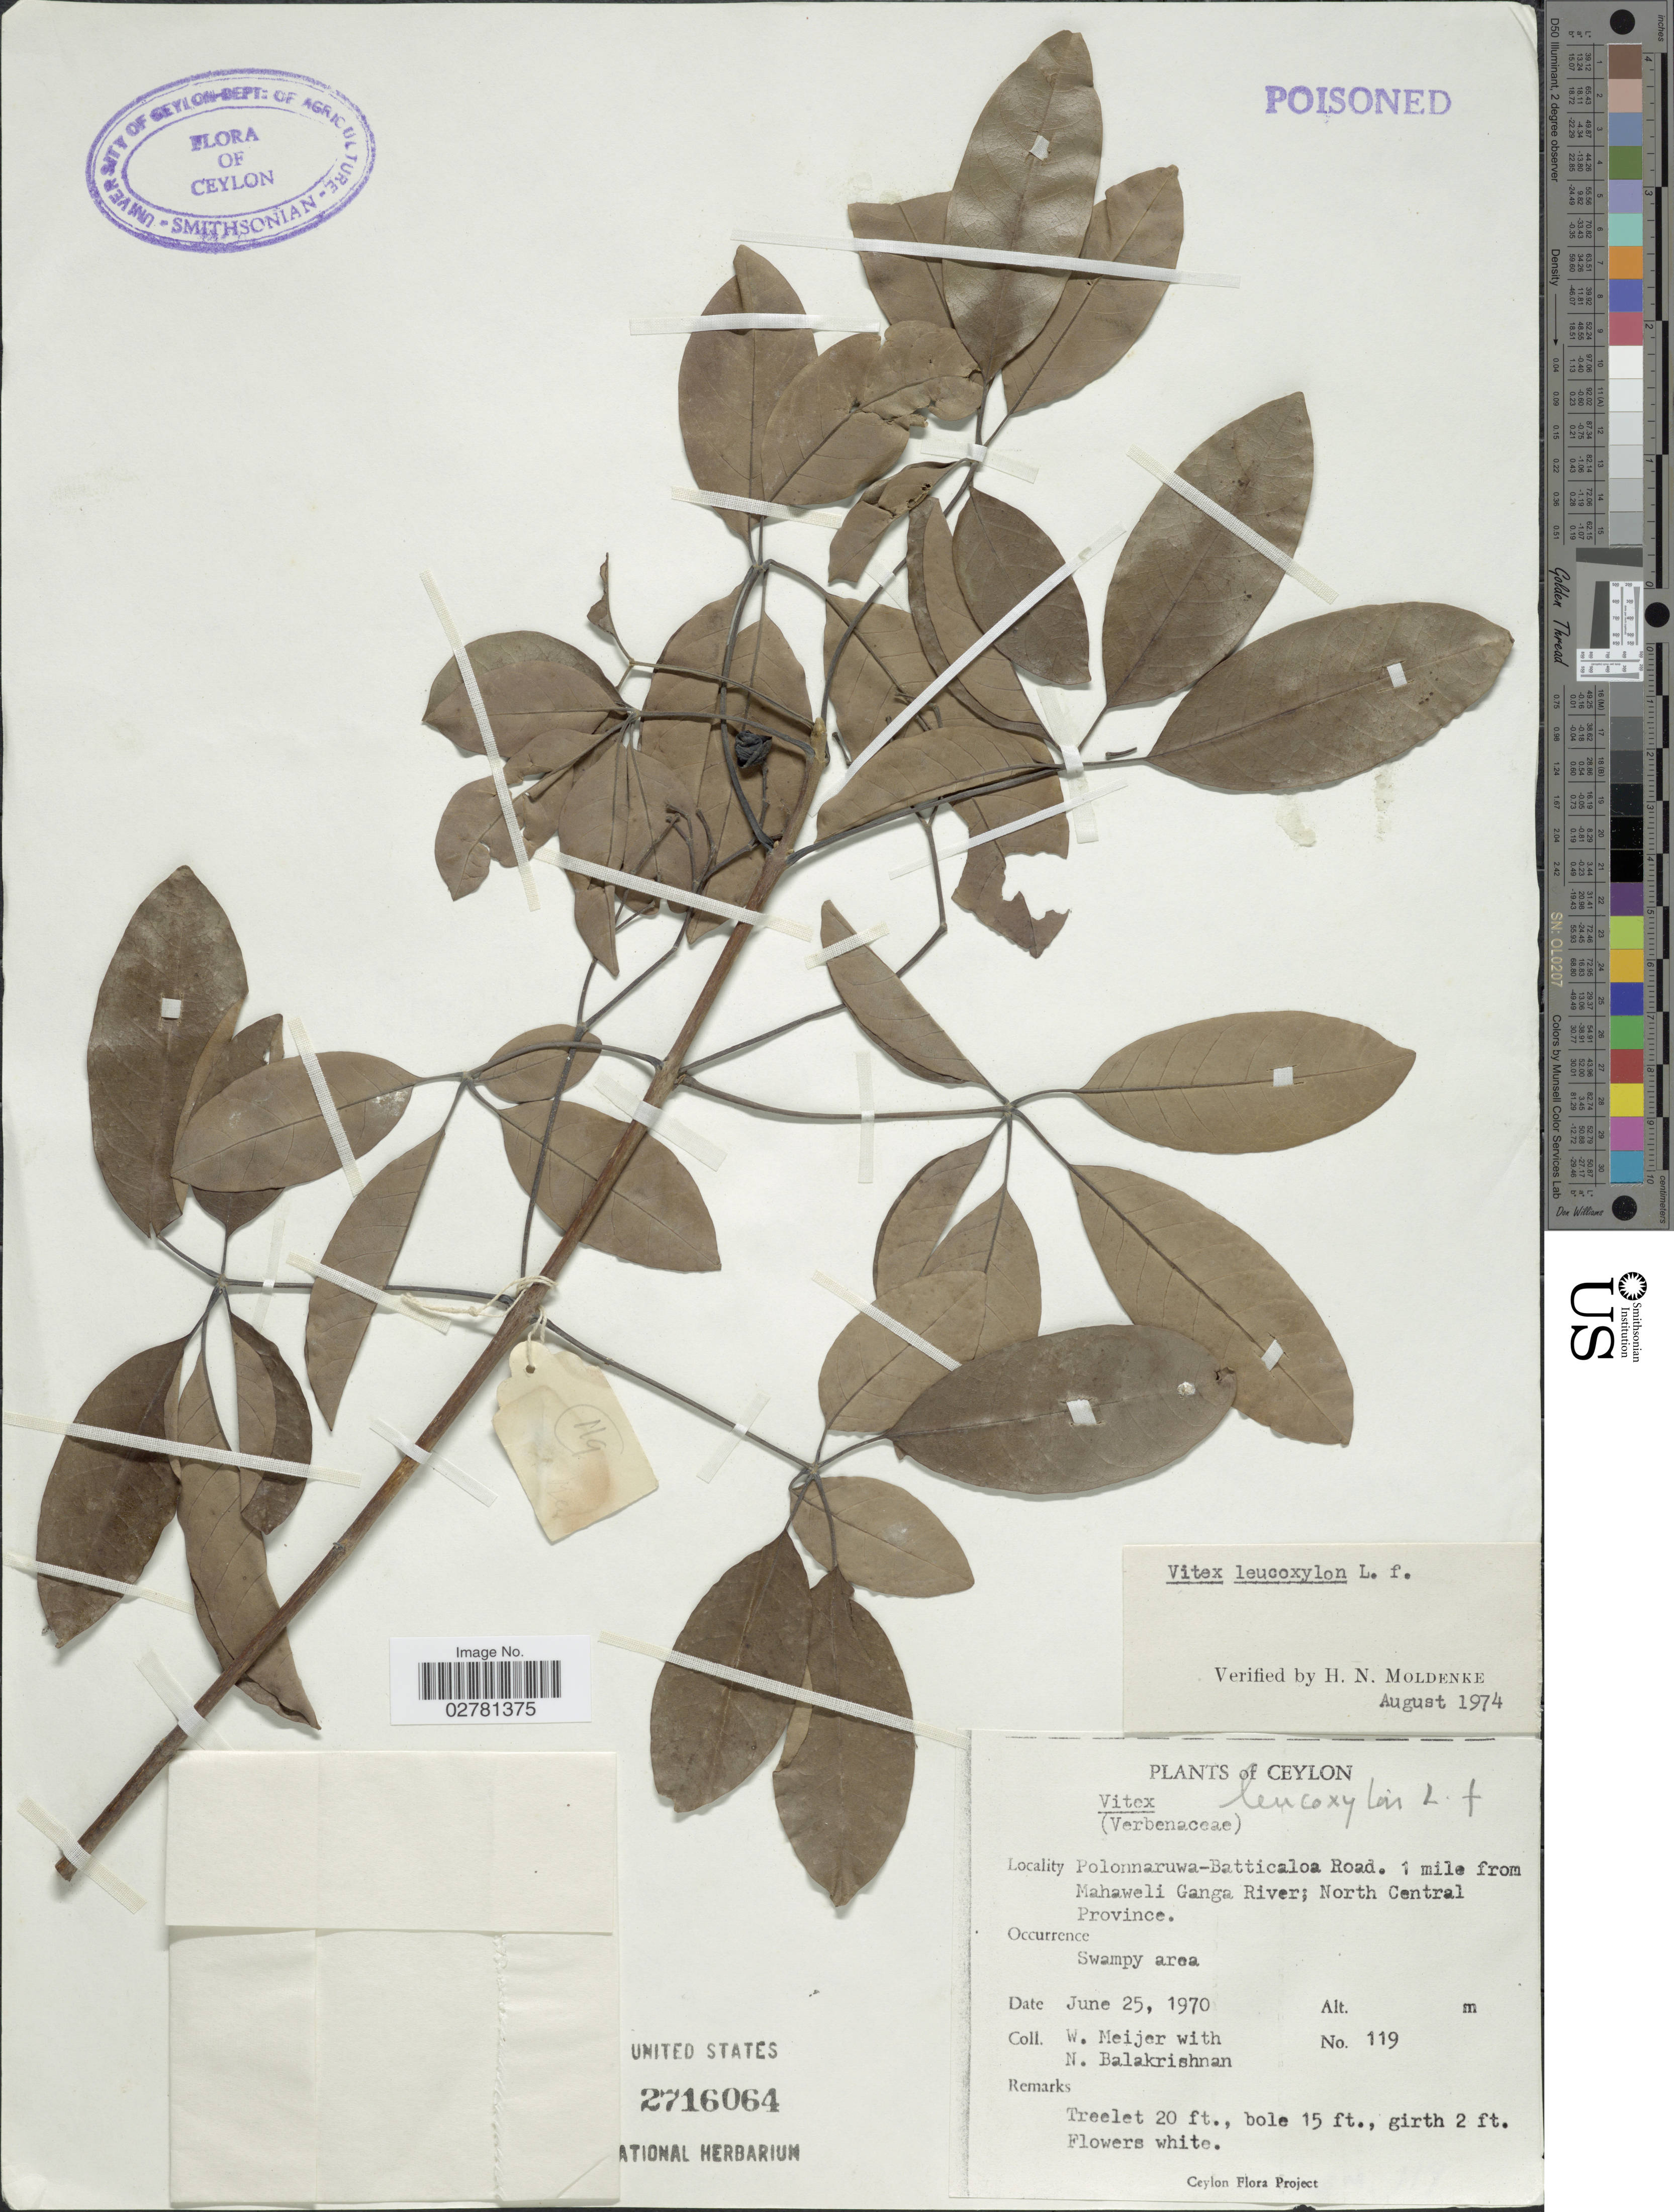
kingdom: Plantae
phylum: Tracheophyta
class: Magnoliopsida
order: Lamiales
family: Lamiaceae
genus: Vitex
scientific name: Vitex leucoxylon var. leucoxylon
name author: L. f.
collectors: W. Meijer & N. Balakrishnan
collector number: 119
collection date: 1970-06-25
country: Sri Lanka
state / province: North Central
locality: Ceylon. Polonnaruwa-Batticaloa Road. 1 mile from Mahaweli Ganga River.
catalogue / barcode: US 2716064